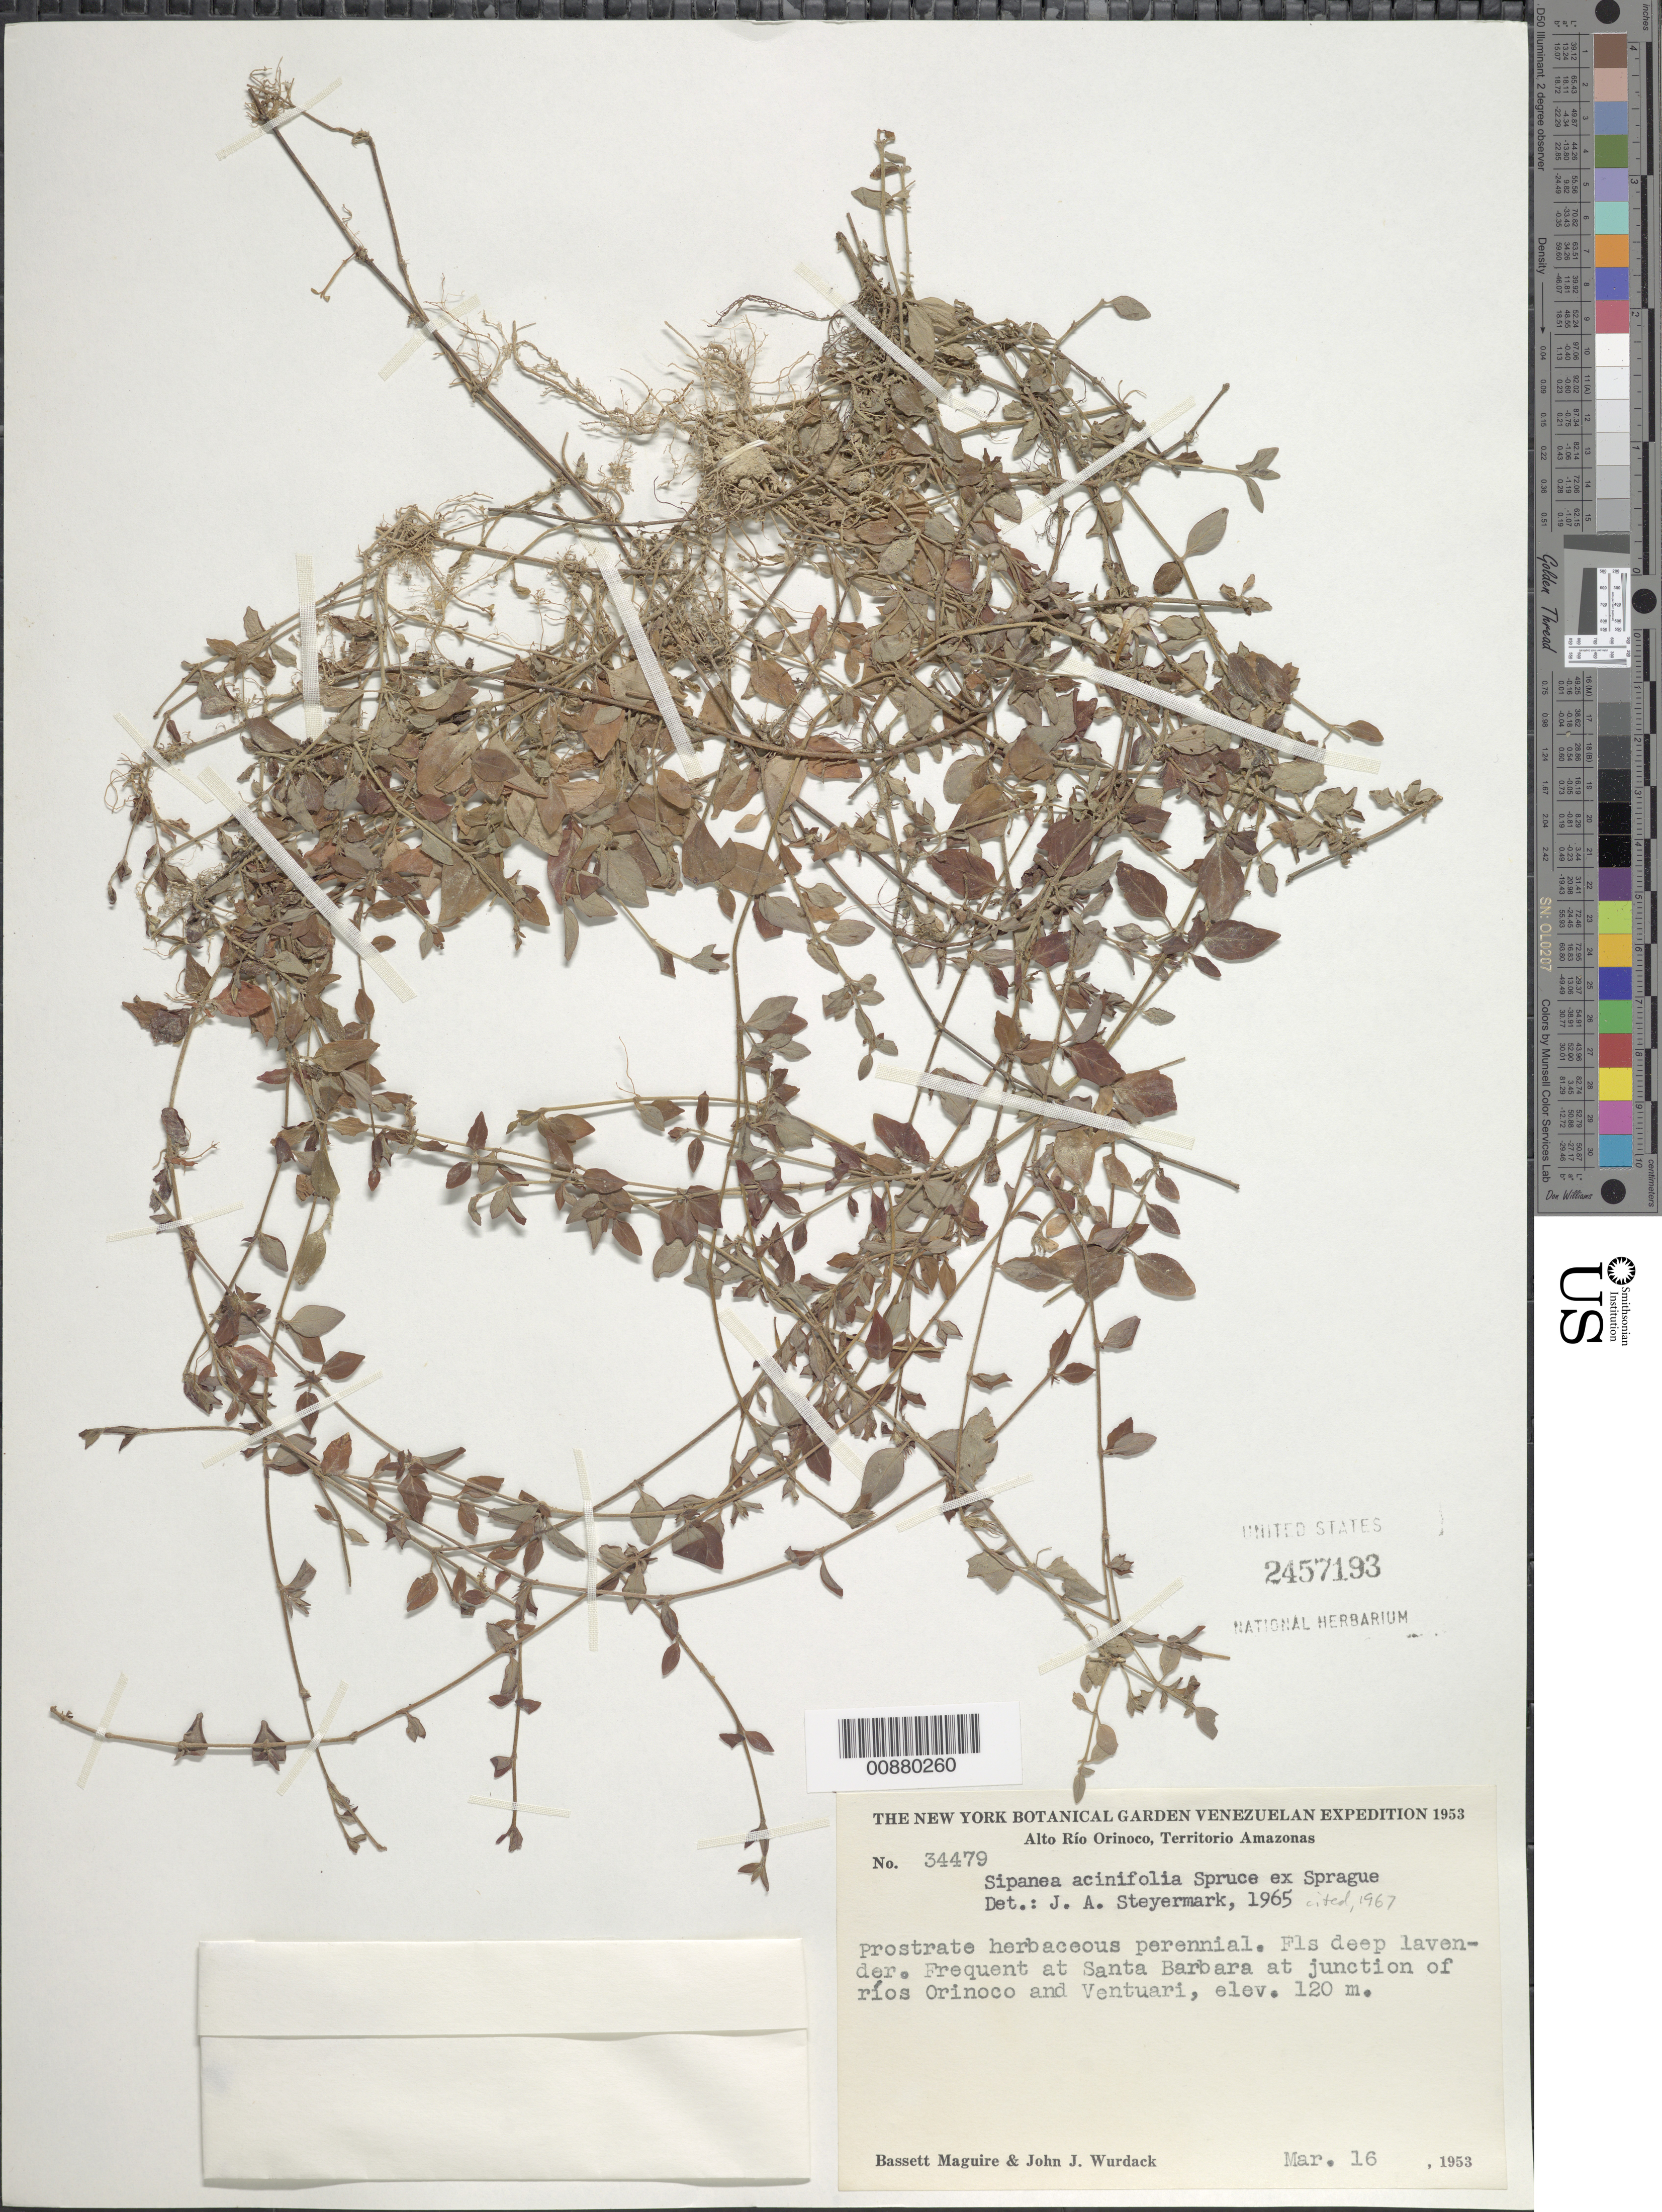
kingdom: Plantae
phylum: Tracheophyta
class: Magnoliopsida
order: Gentianales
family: Rubiaceae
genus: Sipanea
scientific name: Sipanea acinifolia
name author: Spruce ex Sprague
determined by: Steyermark, Julian A., (VEN)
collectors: B. Maguire & J. J. Wurdack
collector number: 34479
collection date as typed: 16-Mar-53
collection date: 1953-03-16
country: Venezuela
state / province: Amazonas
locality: Alto Río Orinoco, Santa Barbara, at junction of Ríos Orinoco and Ventuari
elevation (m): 120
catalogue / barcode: US 2457193